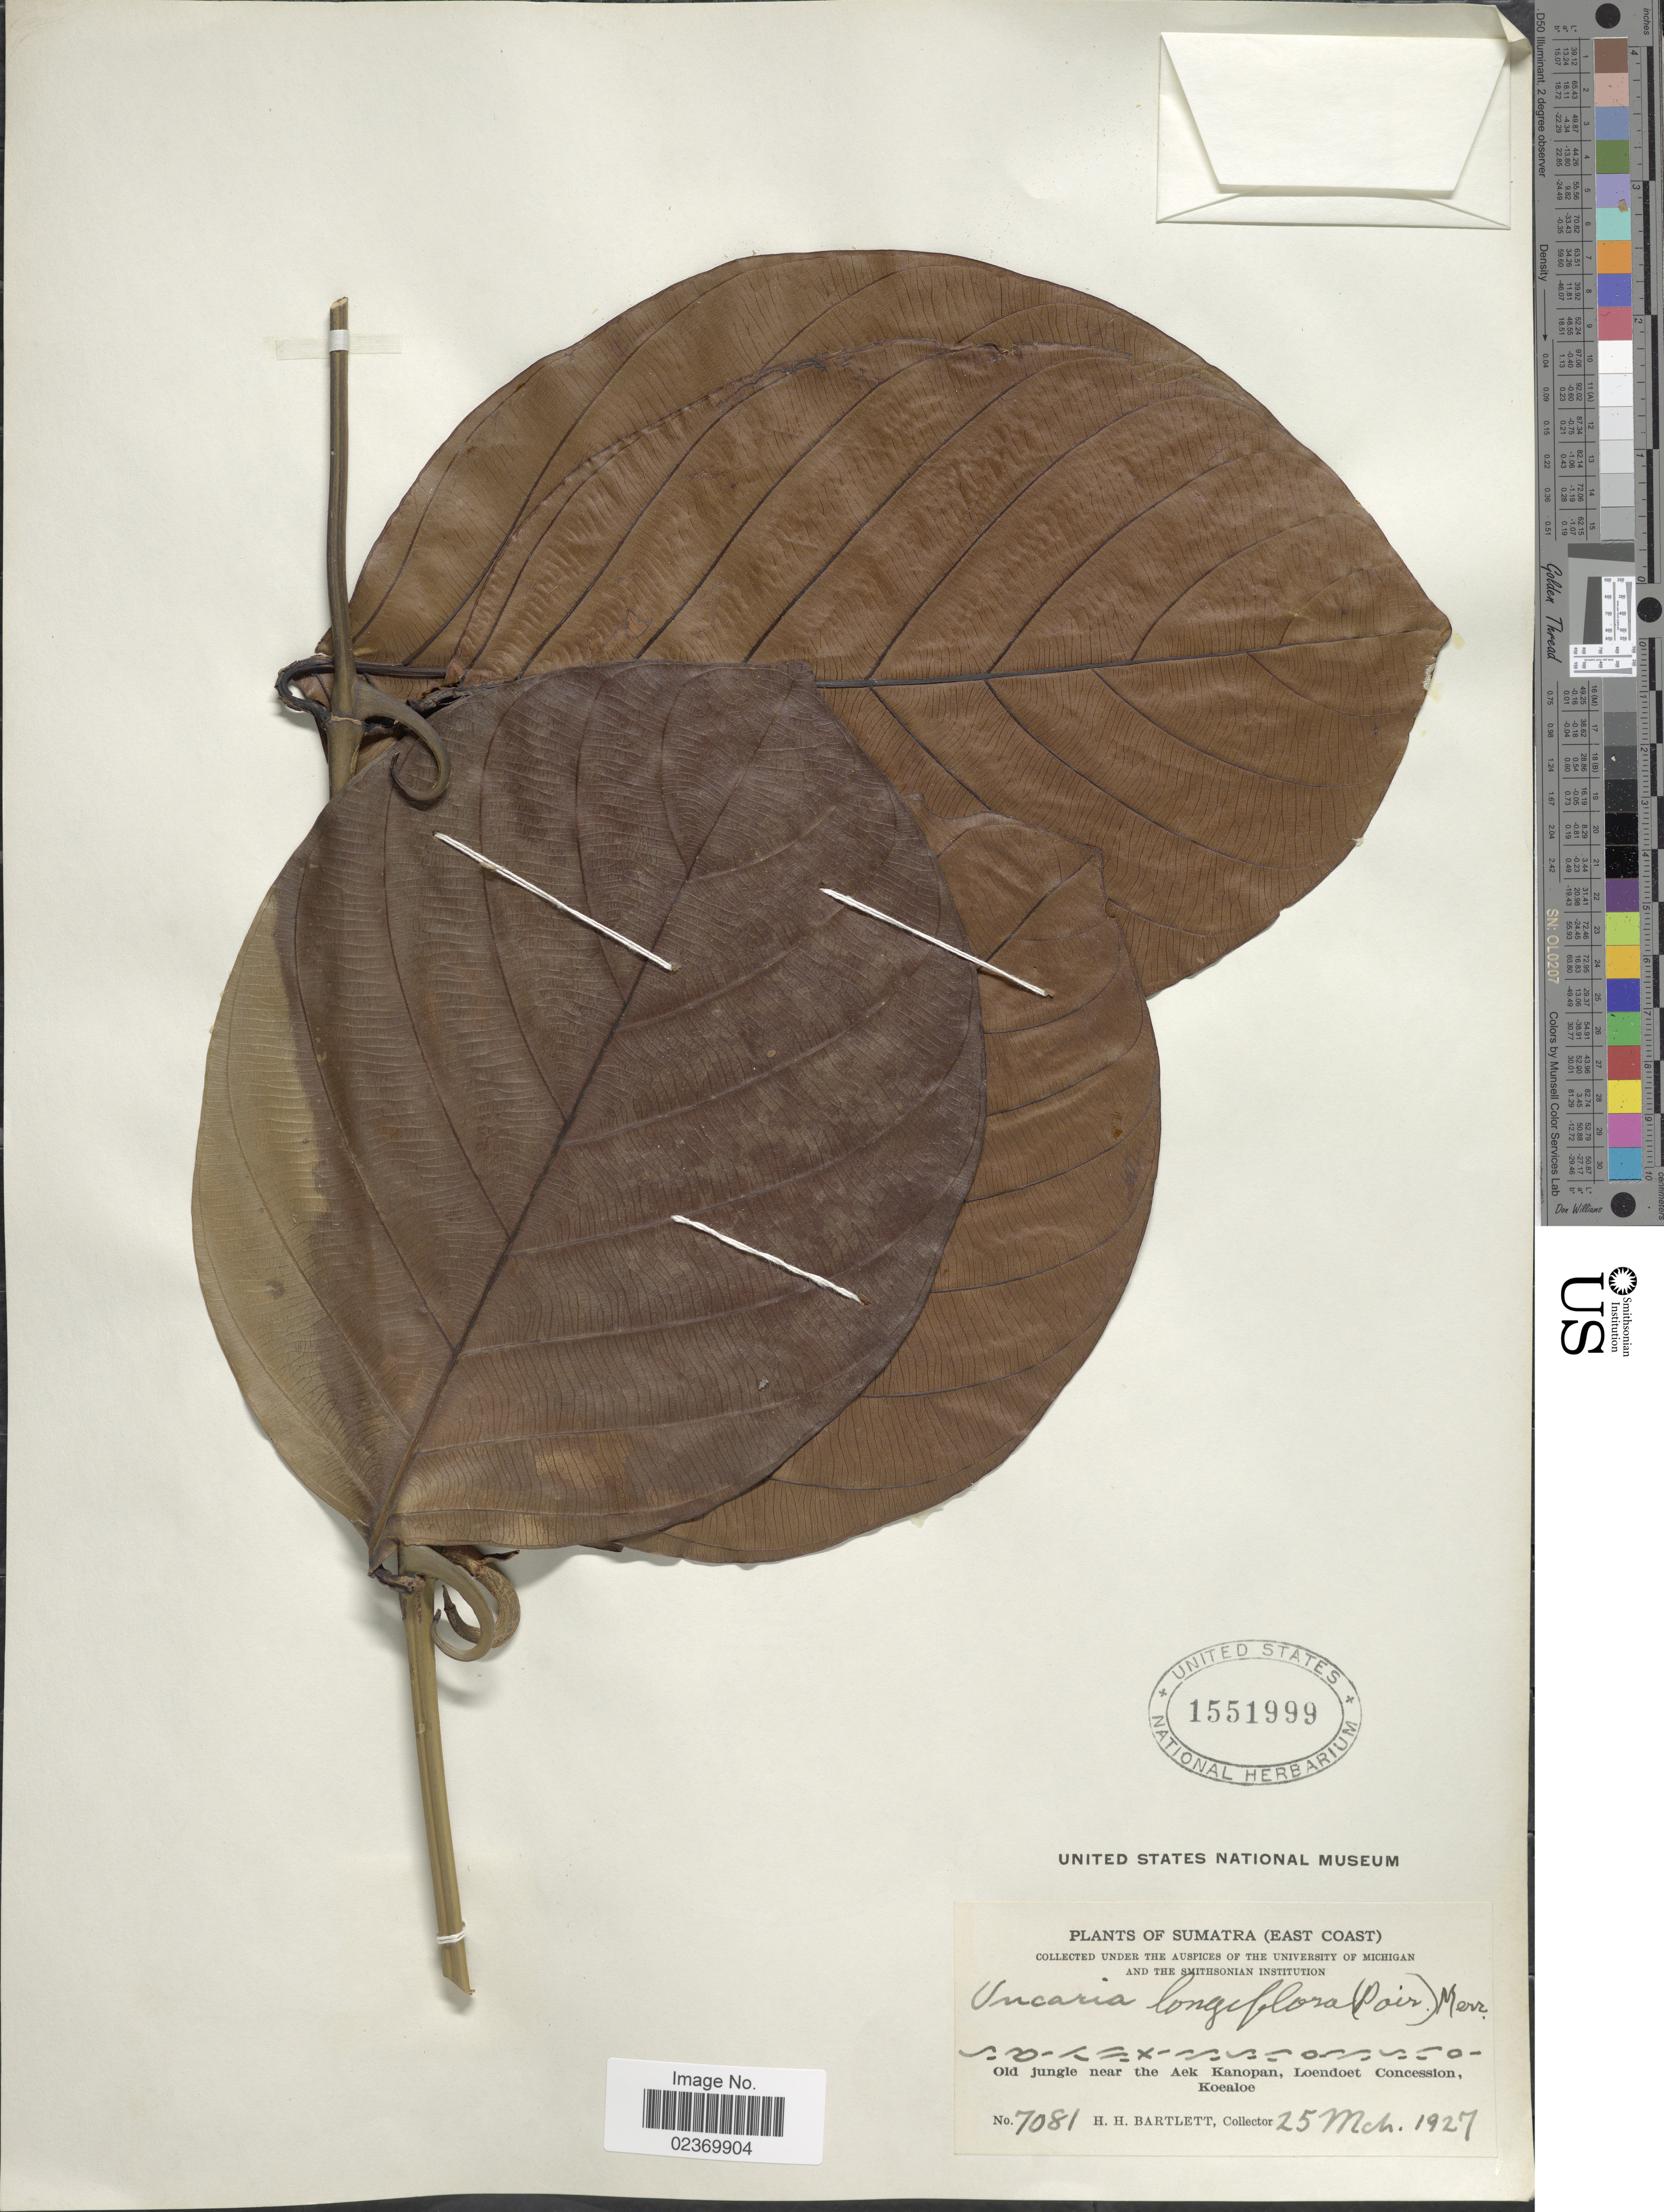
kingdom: Plantae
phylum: Tracheophyta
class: Magnoliopsida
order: Gentianales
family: Rubiaceae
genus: Uncaria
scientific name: Uncaria longiflora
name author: (Poir.) Merr.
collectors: H. H. Bartlett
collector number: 7081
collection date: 1927-03-25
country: Indonesia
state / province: Sumatra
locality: East Coast, Old Jungle near the Aek Kanopan, Loendoet Concession, Koealoe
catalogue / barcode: US 1551999